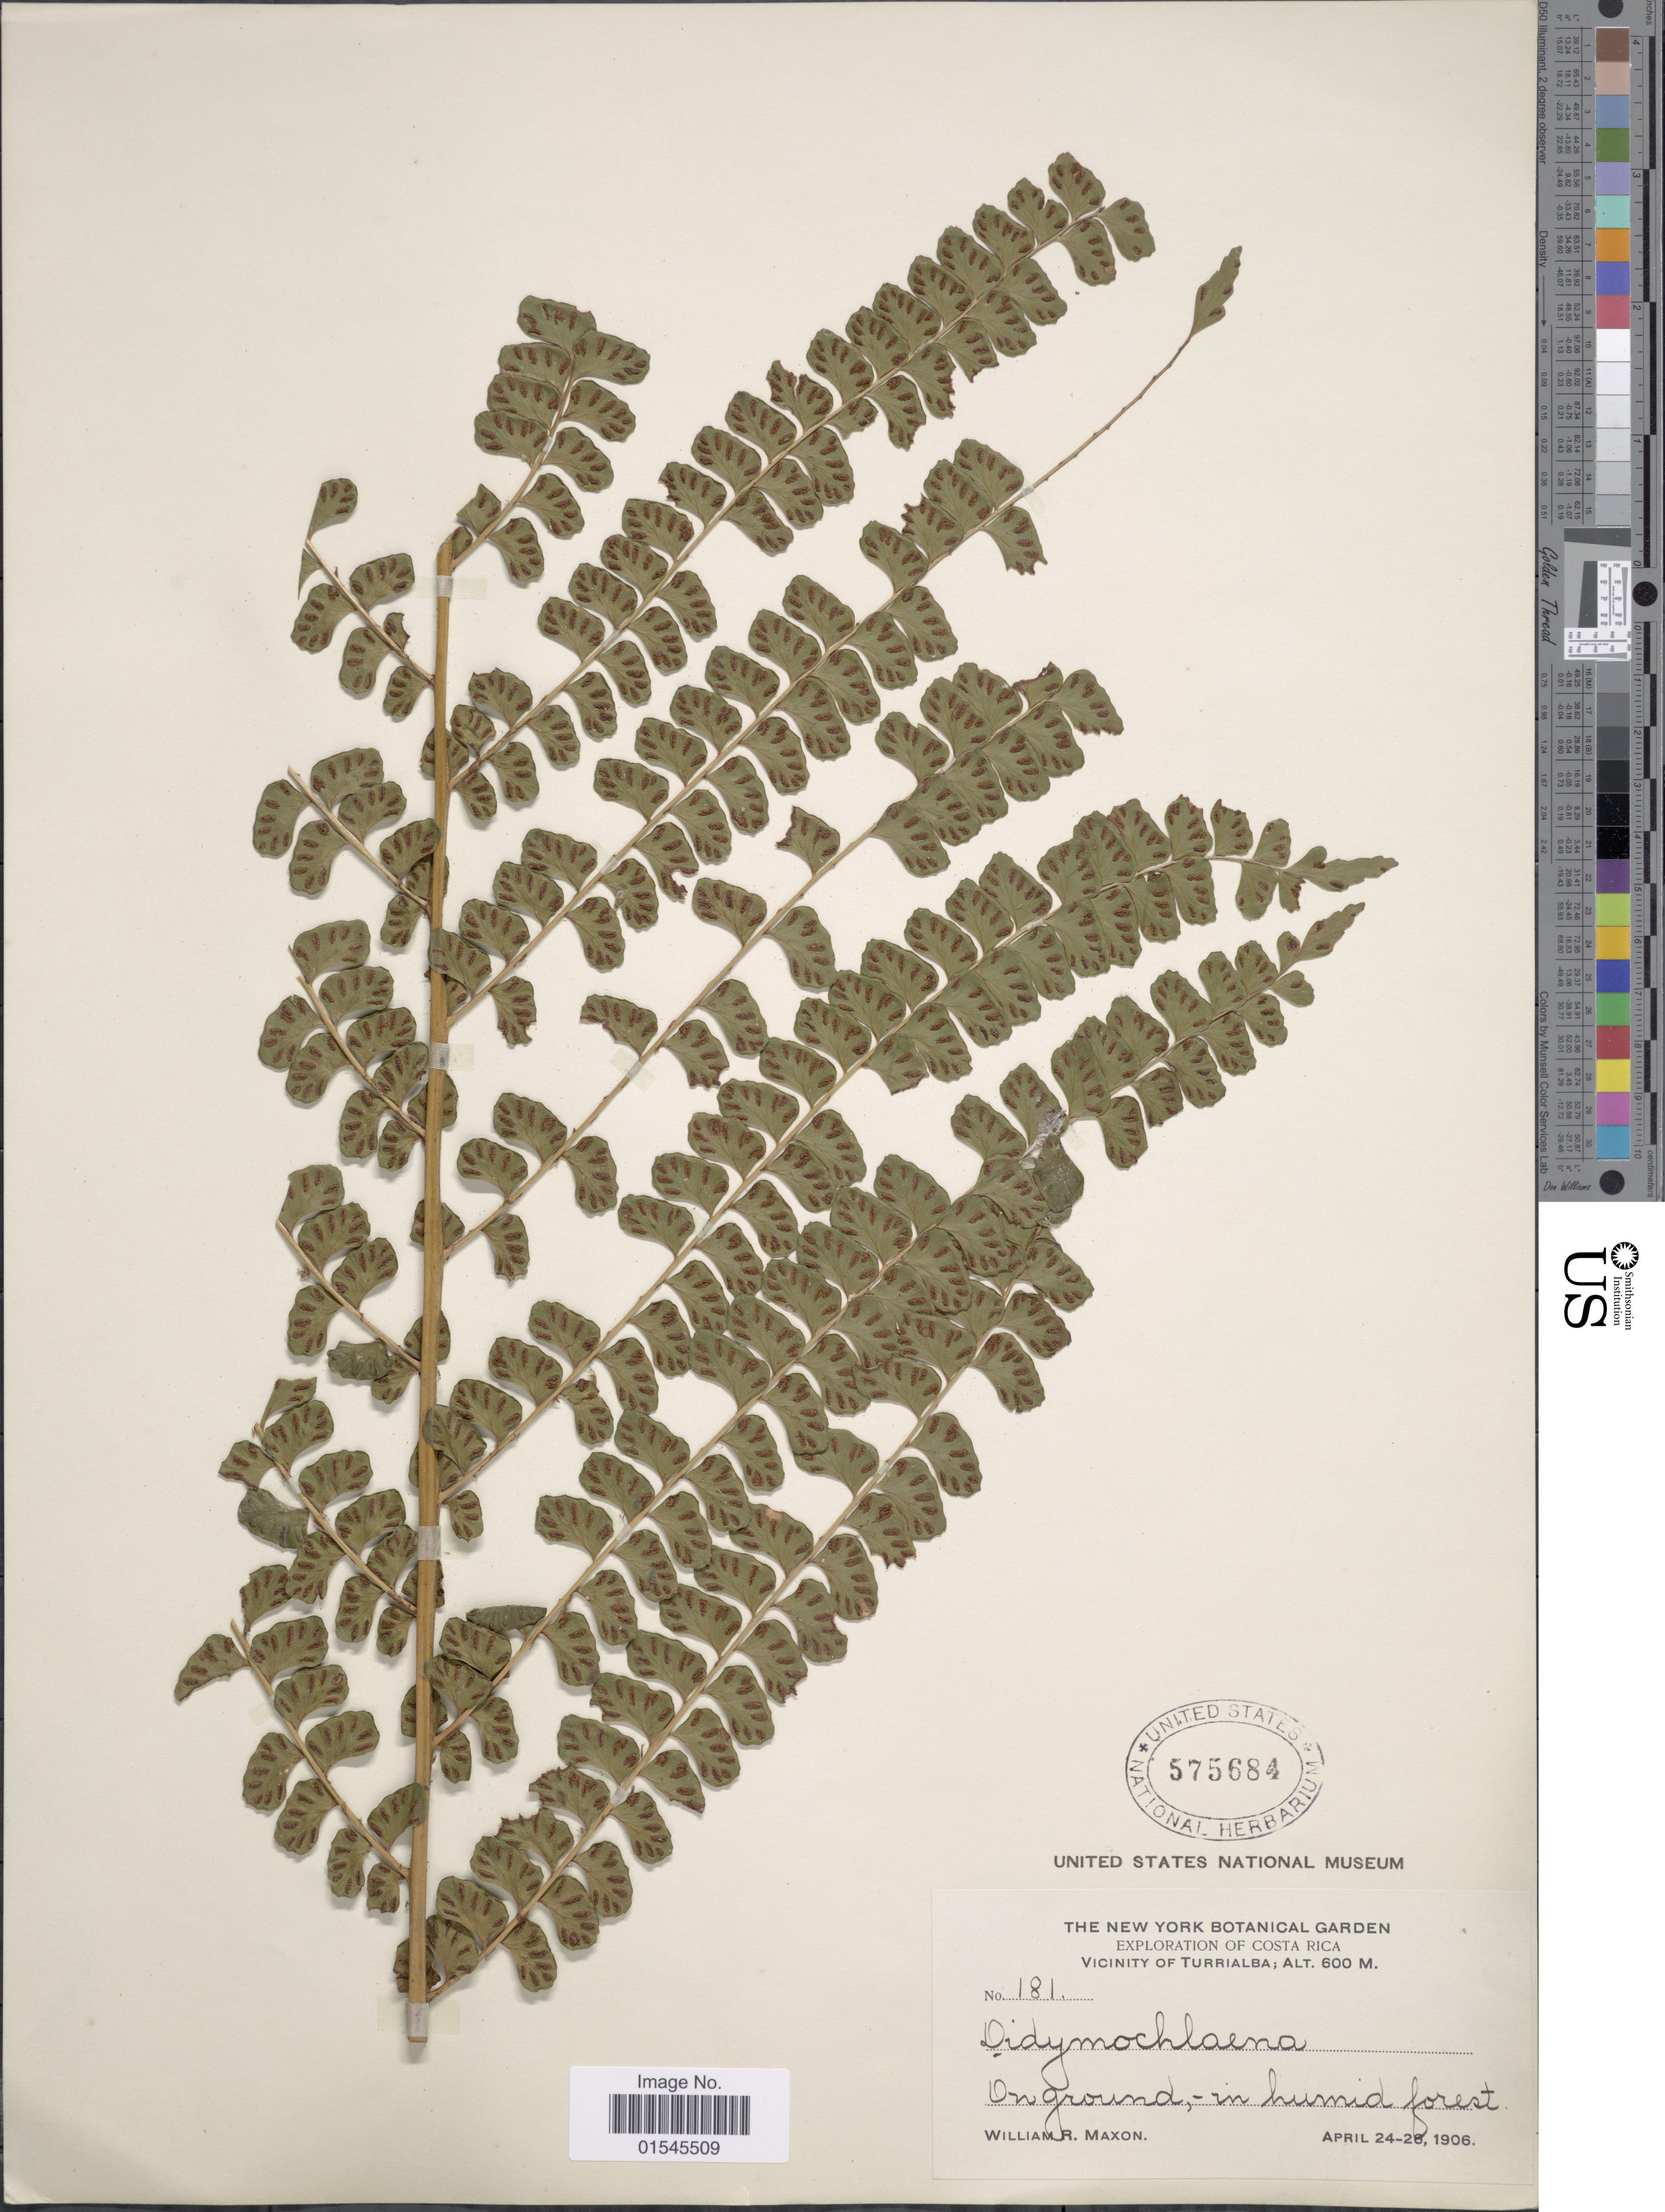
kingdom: Plantae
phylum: Tracheophyta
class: Polypodiopsida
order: Polypodiales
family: Didymochlaenaceae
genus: Didymochlaena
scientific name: Didymochlaena truncatula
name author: (Sw.) J. Sm.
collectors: W. R. Maxon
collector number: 181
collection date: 1906-04-24/1906-04-28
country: Costa Rica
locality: Vicinity of Turrialba. On ground, in humid forest.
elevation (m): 600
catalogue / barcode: US 575684